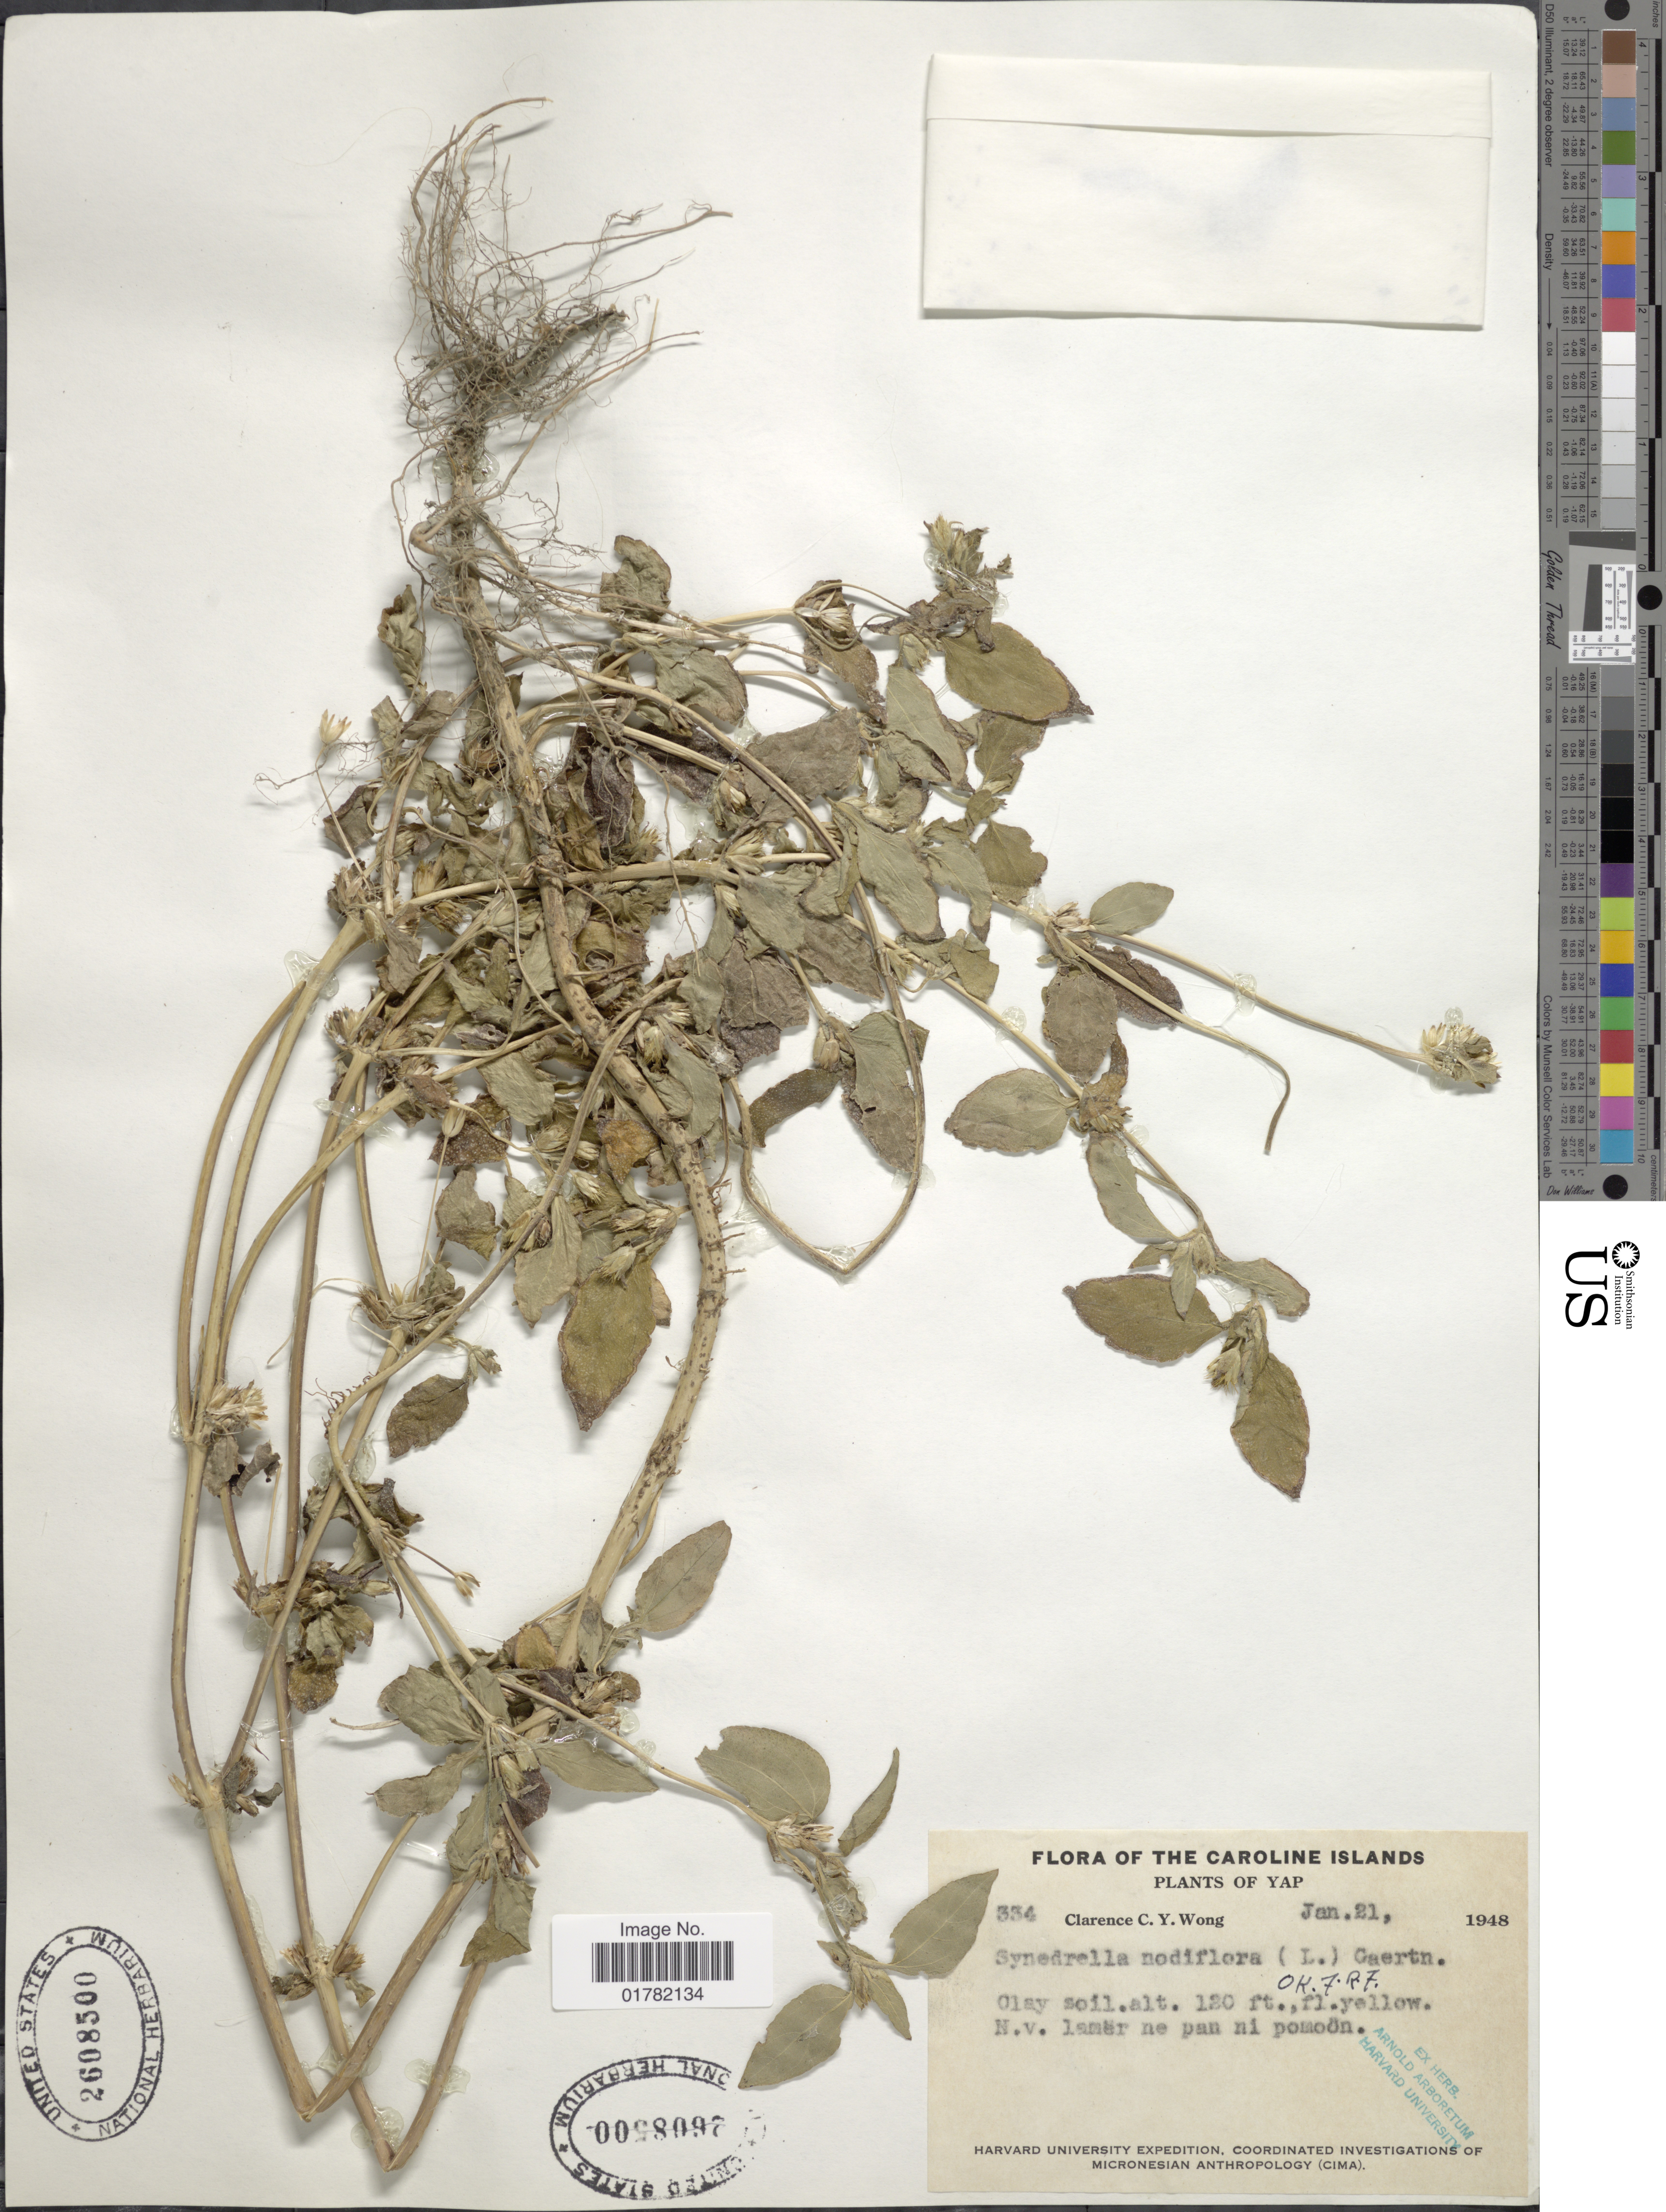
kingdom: Plantae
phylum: Tracheophyta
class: Magnoliopsida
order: Asterales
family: Asteraceae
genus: Synedrella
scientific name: Synedrella nodiflora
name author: (L.) Gaertn.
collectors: C. Y. C. Wong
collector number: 334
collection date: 1948-01-21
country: Micronesia, Federated States of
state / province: Yap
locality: The Caroline Islands, Yap, Clay soil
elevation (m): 37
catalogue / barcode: US 2608500